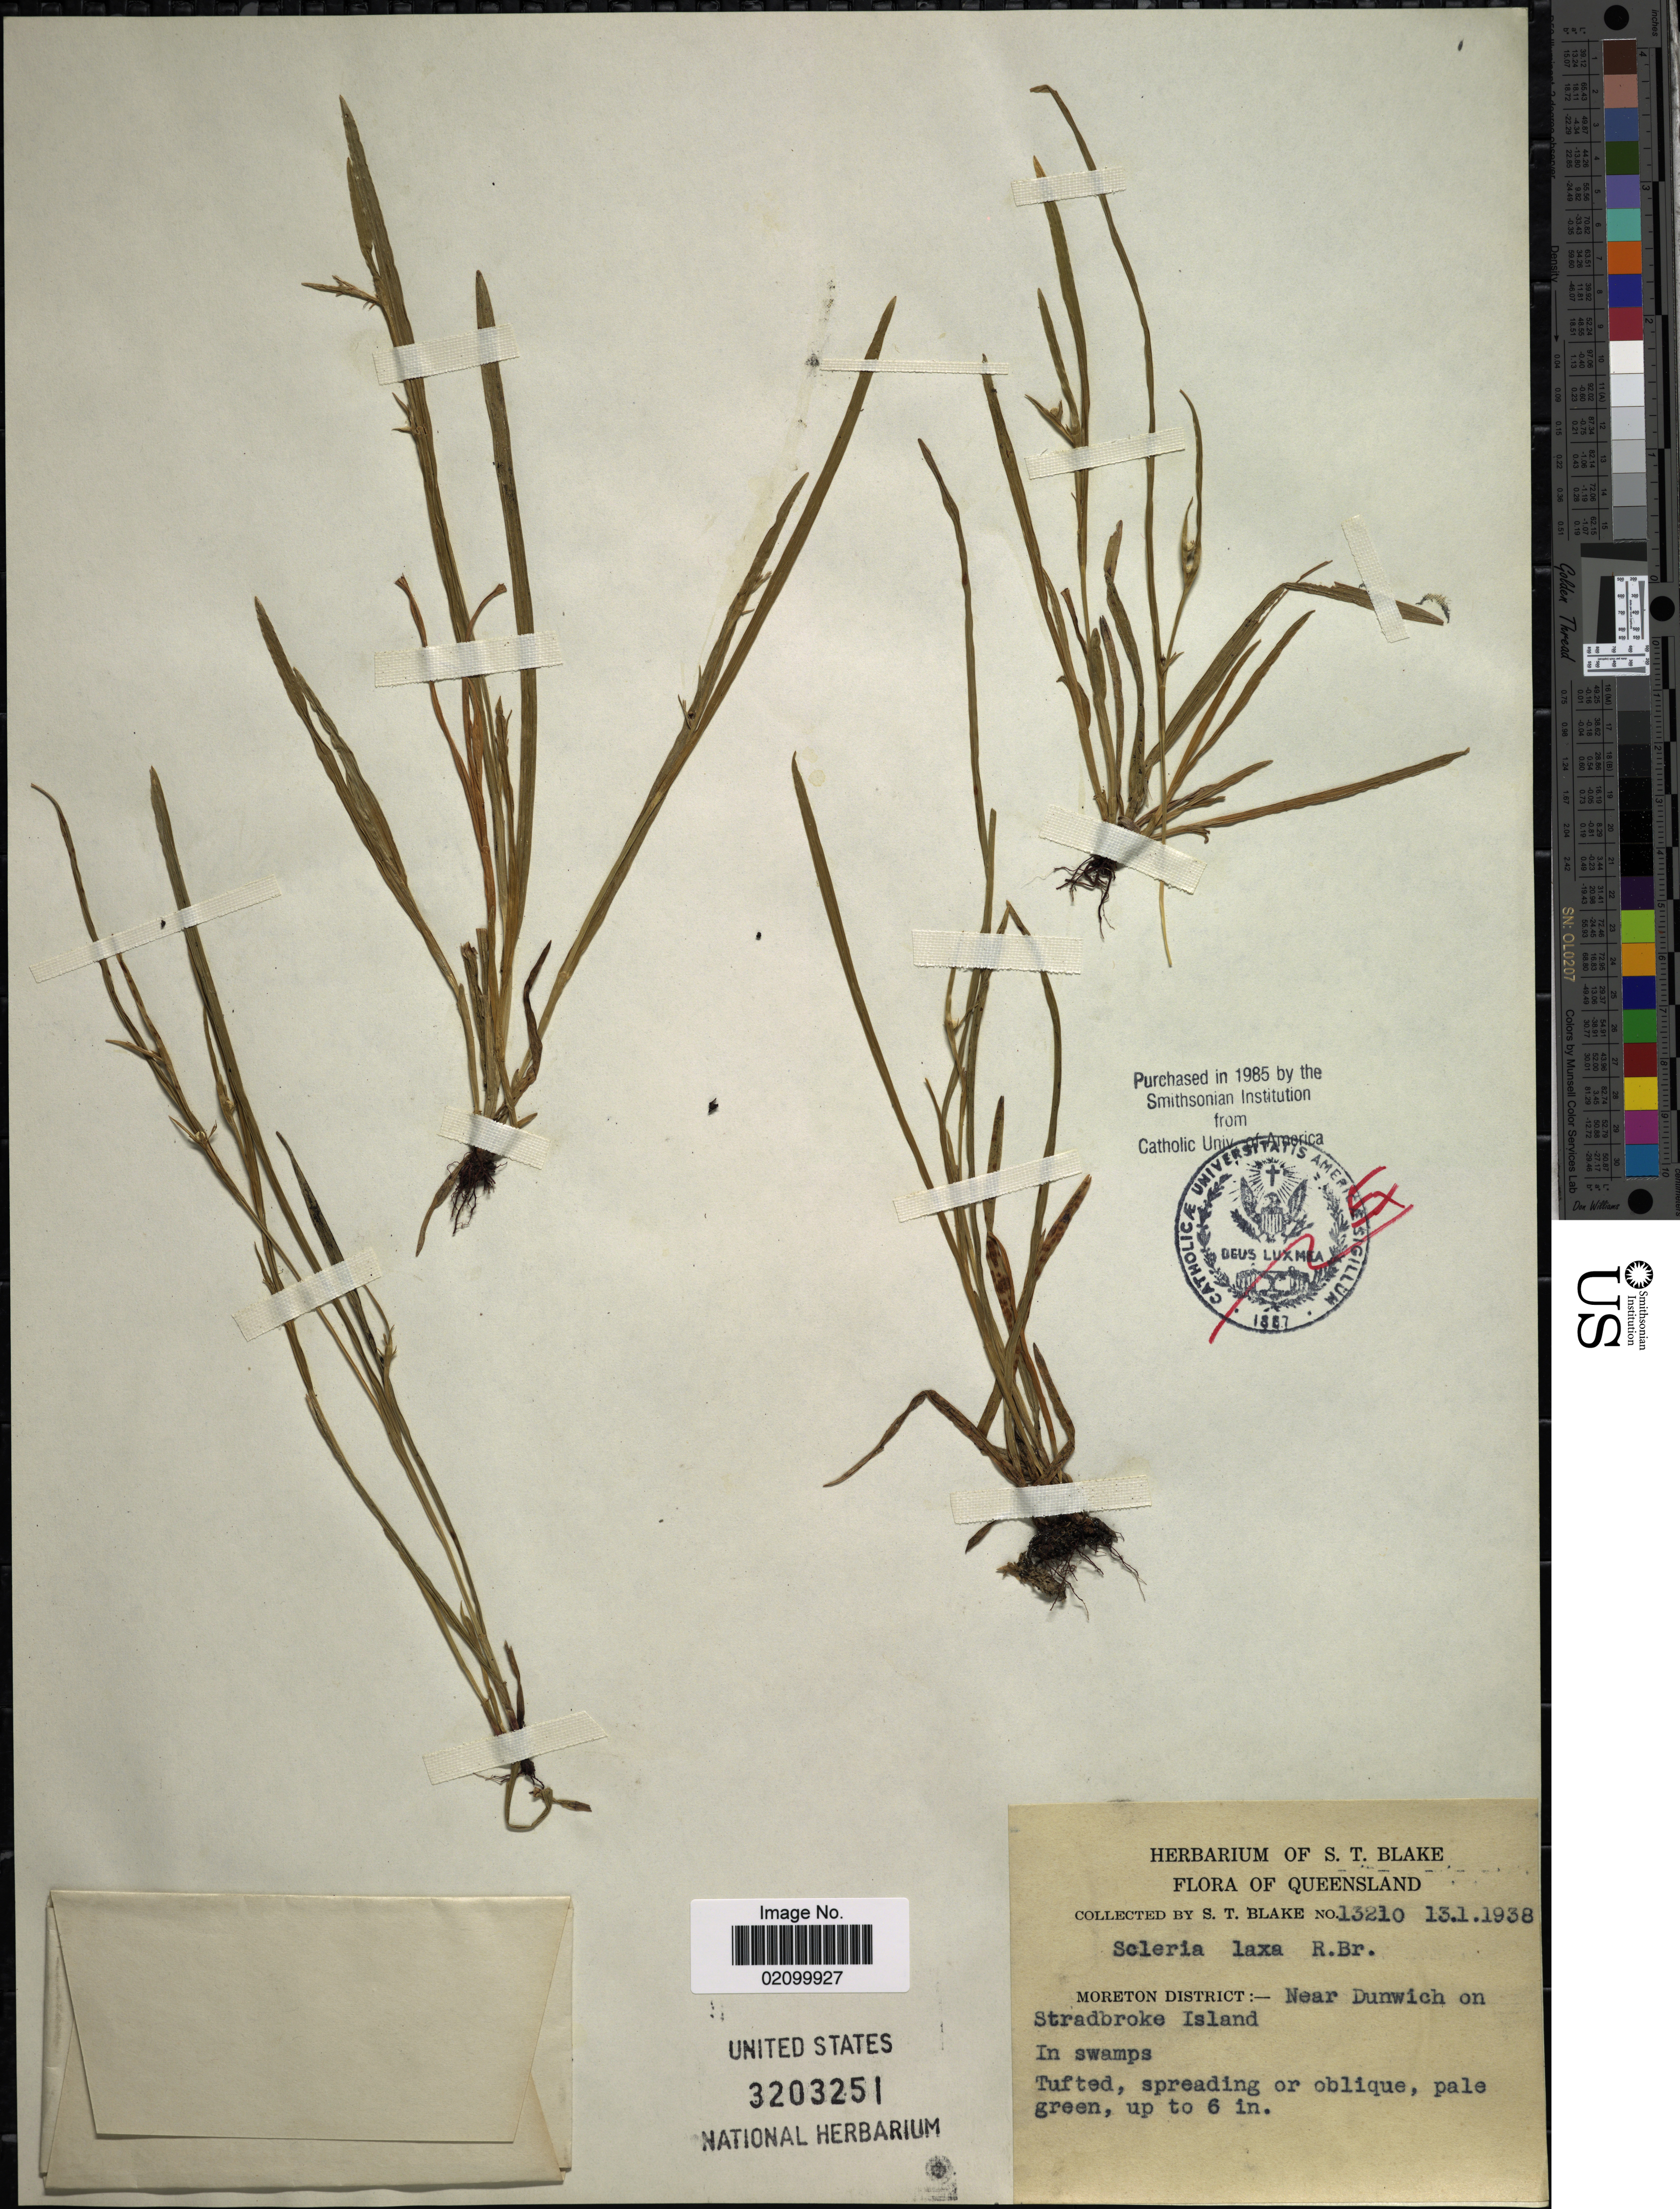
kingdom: Plantae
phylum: Tracheophyta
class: Liliopsida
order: Poales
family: Cyperaceae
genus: Scleria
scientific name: Scleria laxa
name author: R. Br.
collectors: S. T. Blake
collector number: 13210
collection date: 1938-01-13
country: Australia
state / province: Queensland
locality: Moreton District: - Near Dunwich on Stradbroke Island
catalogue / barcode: US 3203251